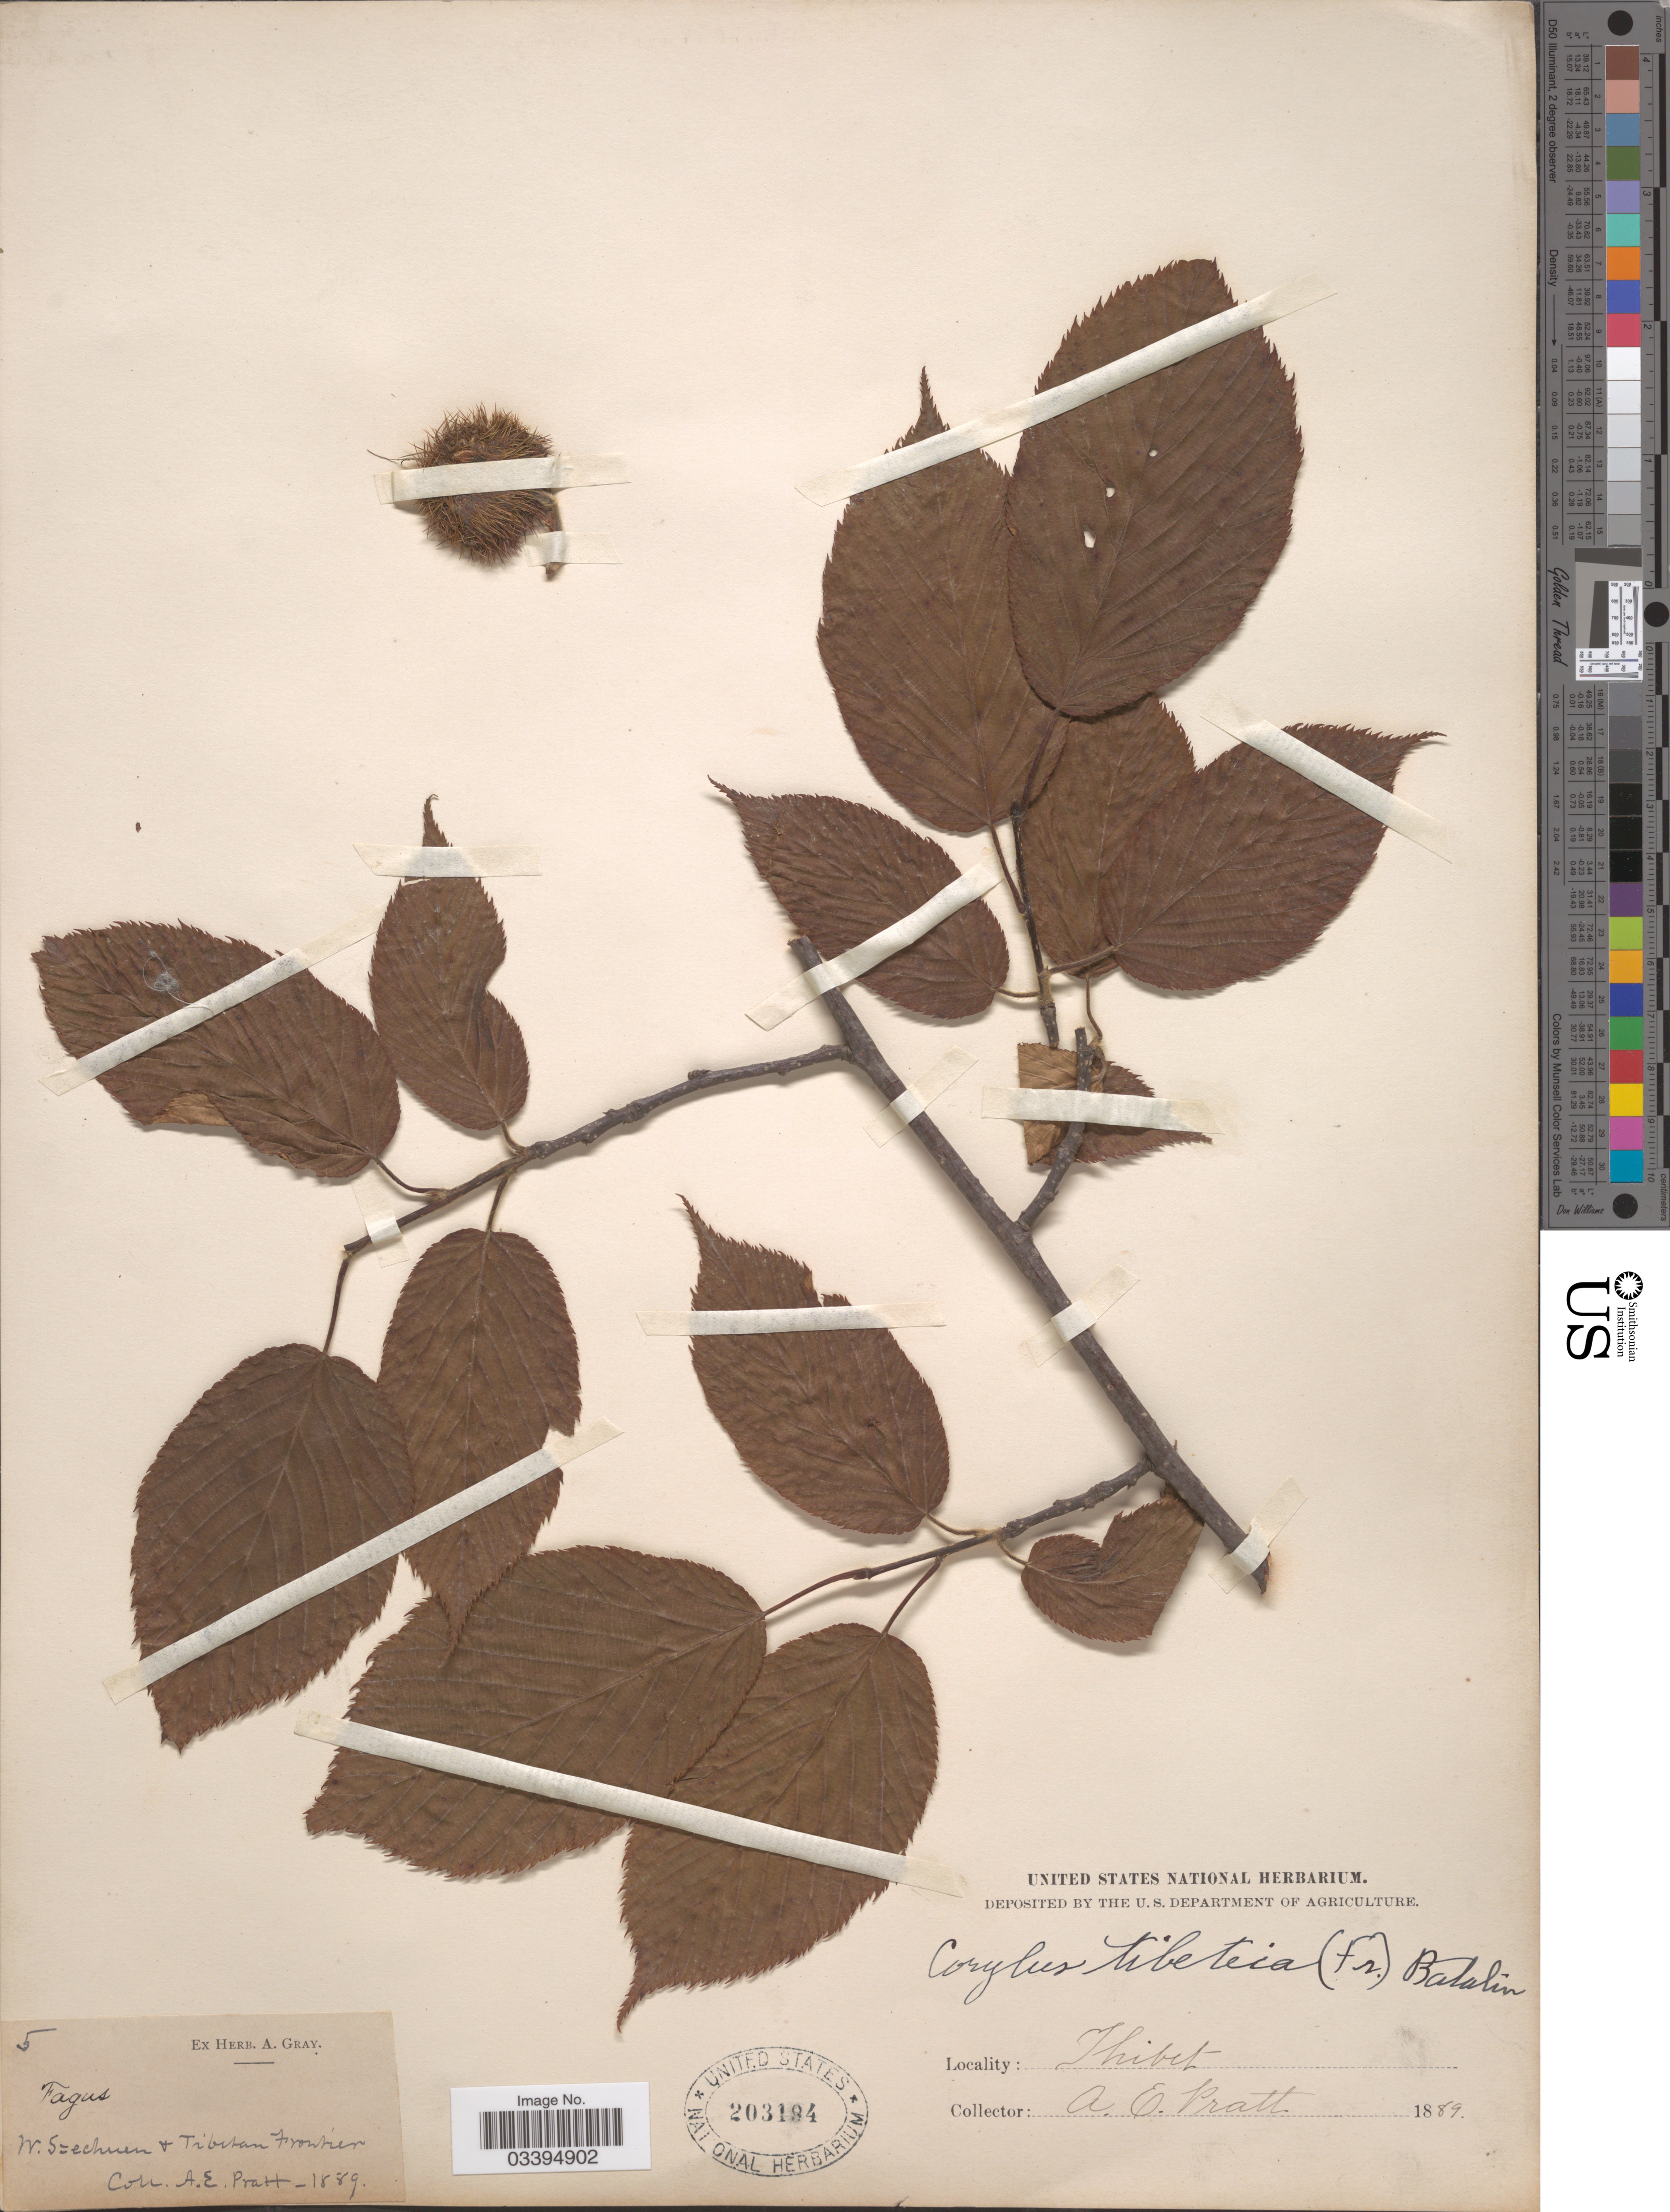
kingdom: Plantae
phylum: Tracheophyta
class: Magnoliopsida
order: Fagales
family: Betulaceae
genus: Corylus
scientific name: Corylus tibetica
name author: Batalin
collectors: A. Pratt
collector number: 5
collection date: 1889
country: China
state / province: Xizang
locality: Thibet. Tibetan Frontier.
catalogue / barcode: US 203194